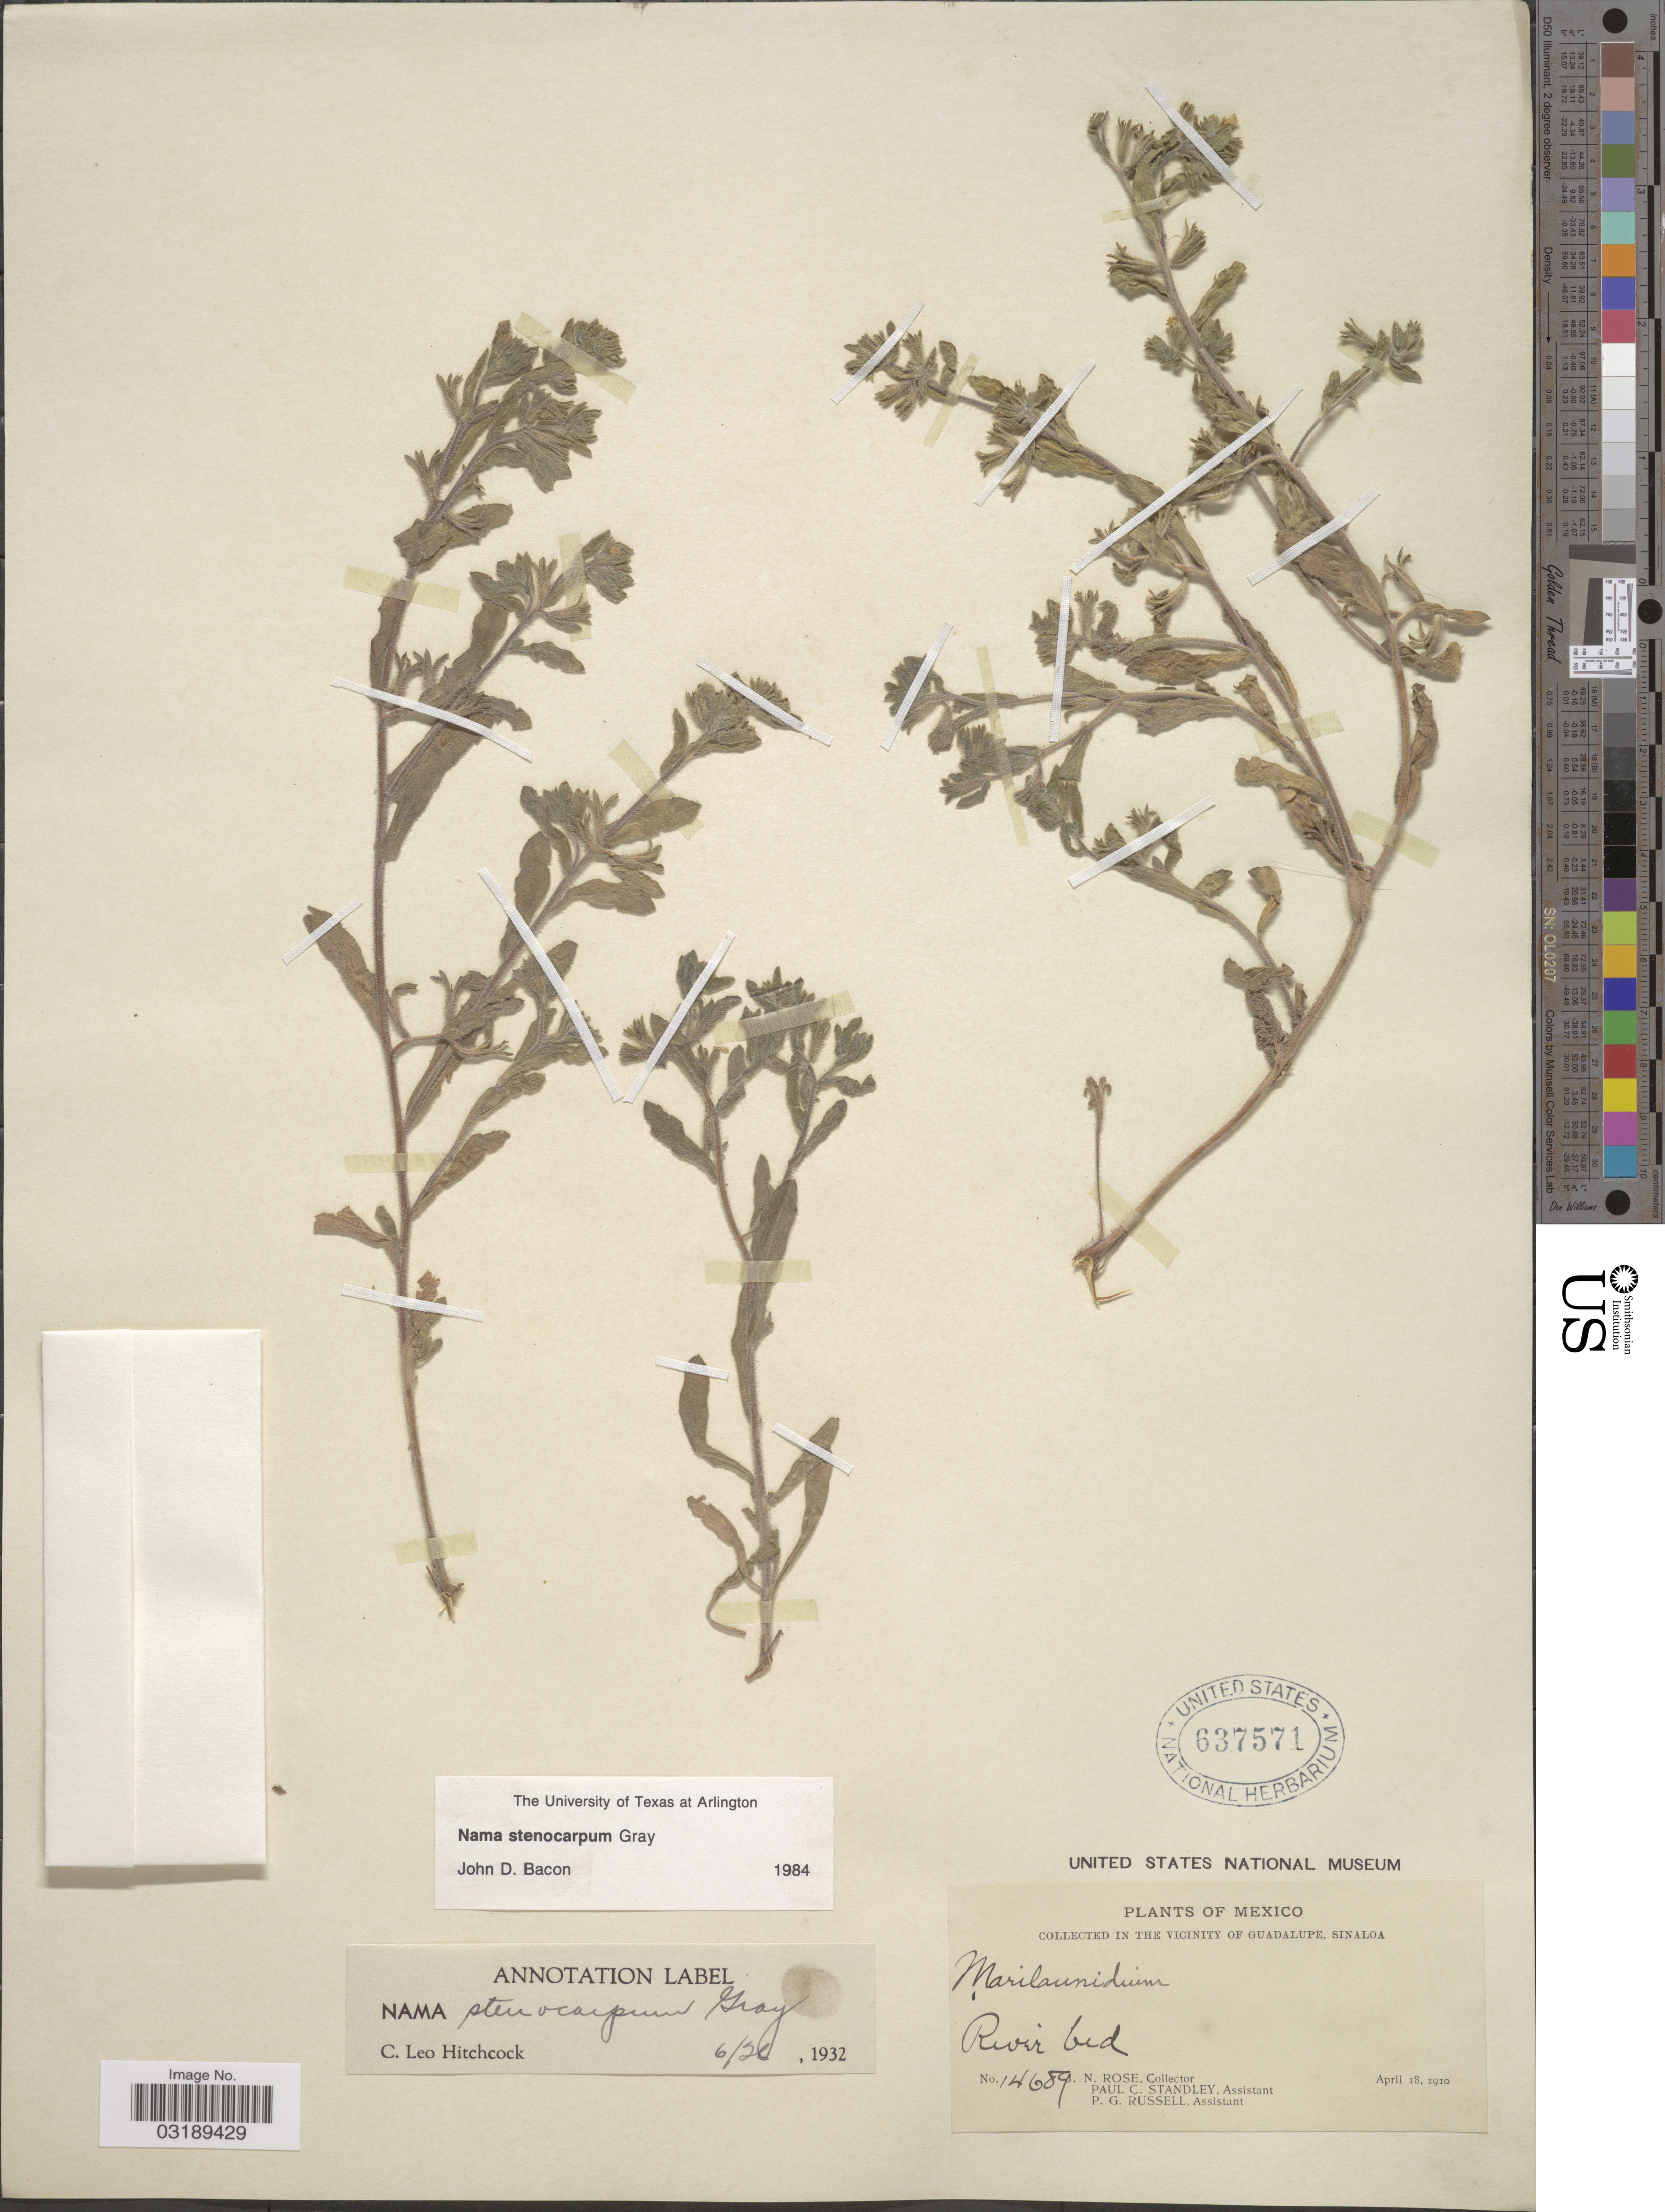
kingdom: Plantae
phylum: Tracheophyta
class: Magnoliopsida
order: Boraginales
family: Namaceae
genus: Nama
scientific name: Nama stenocarpum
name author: A. Gray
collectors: J. N. Rose, P. C. Standley & P. G. Russell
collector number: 14689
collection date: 1910-04-18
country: Mexico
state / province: Sinaloa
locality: In the vicinity of Guadalupe, River bed.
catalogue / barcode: US 637571